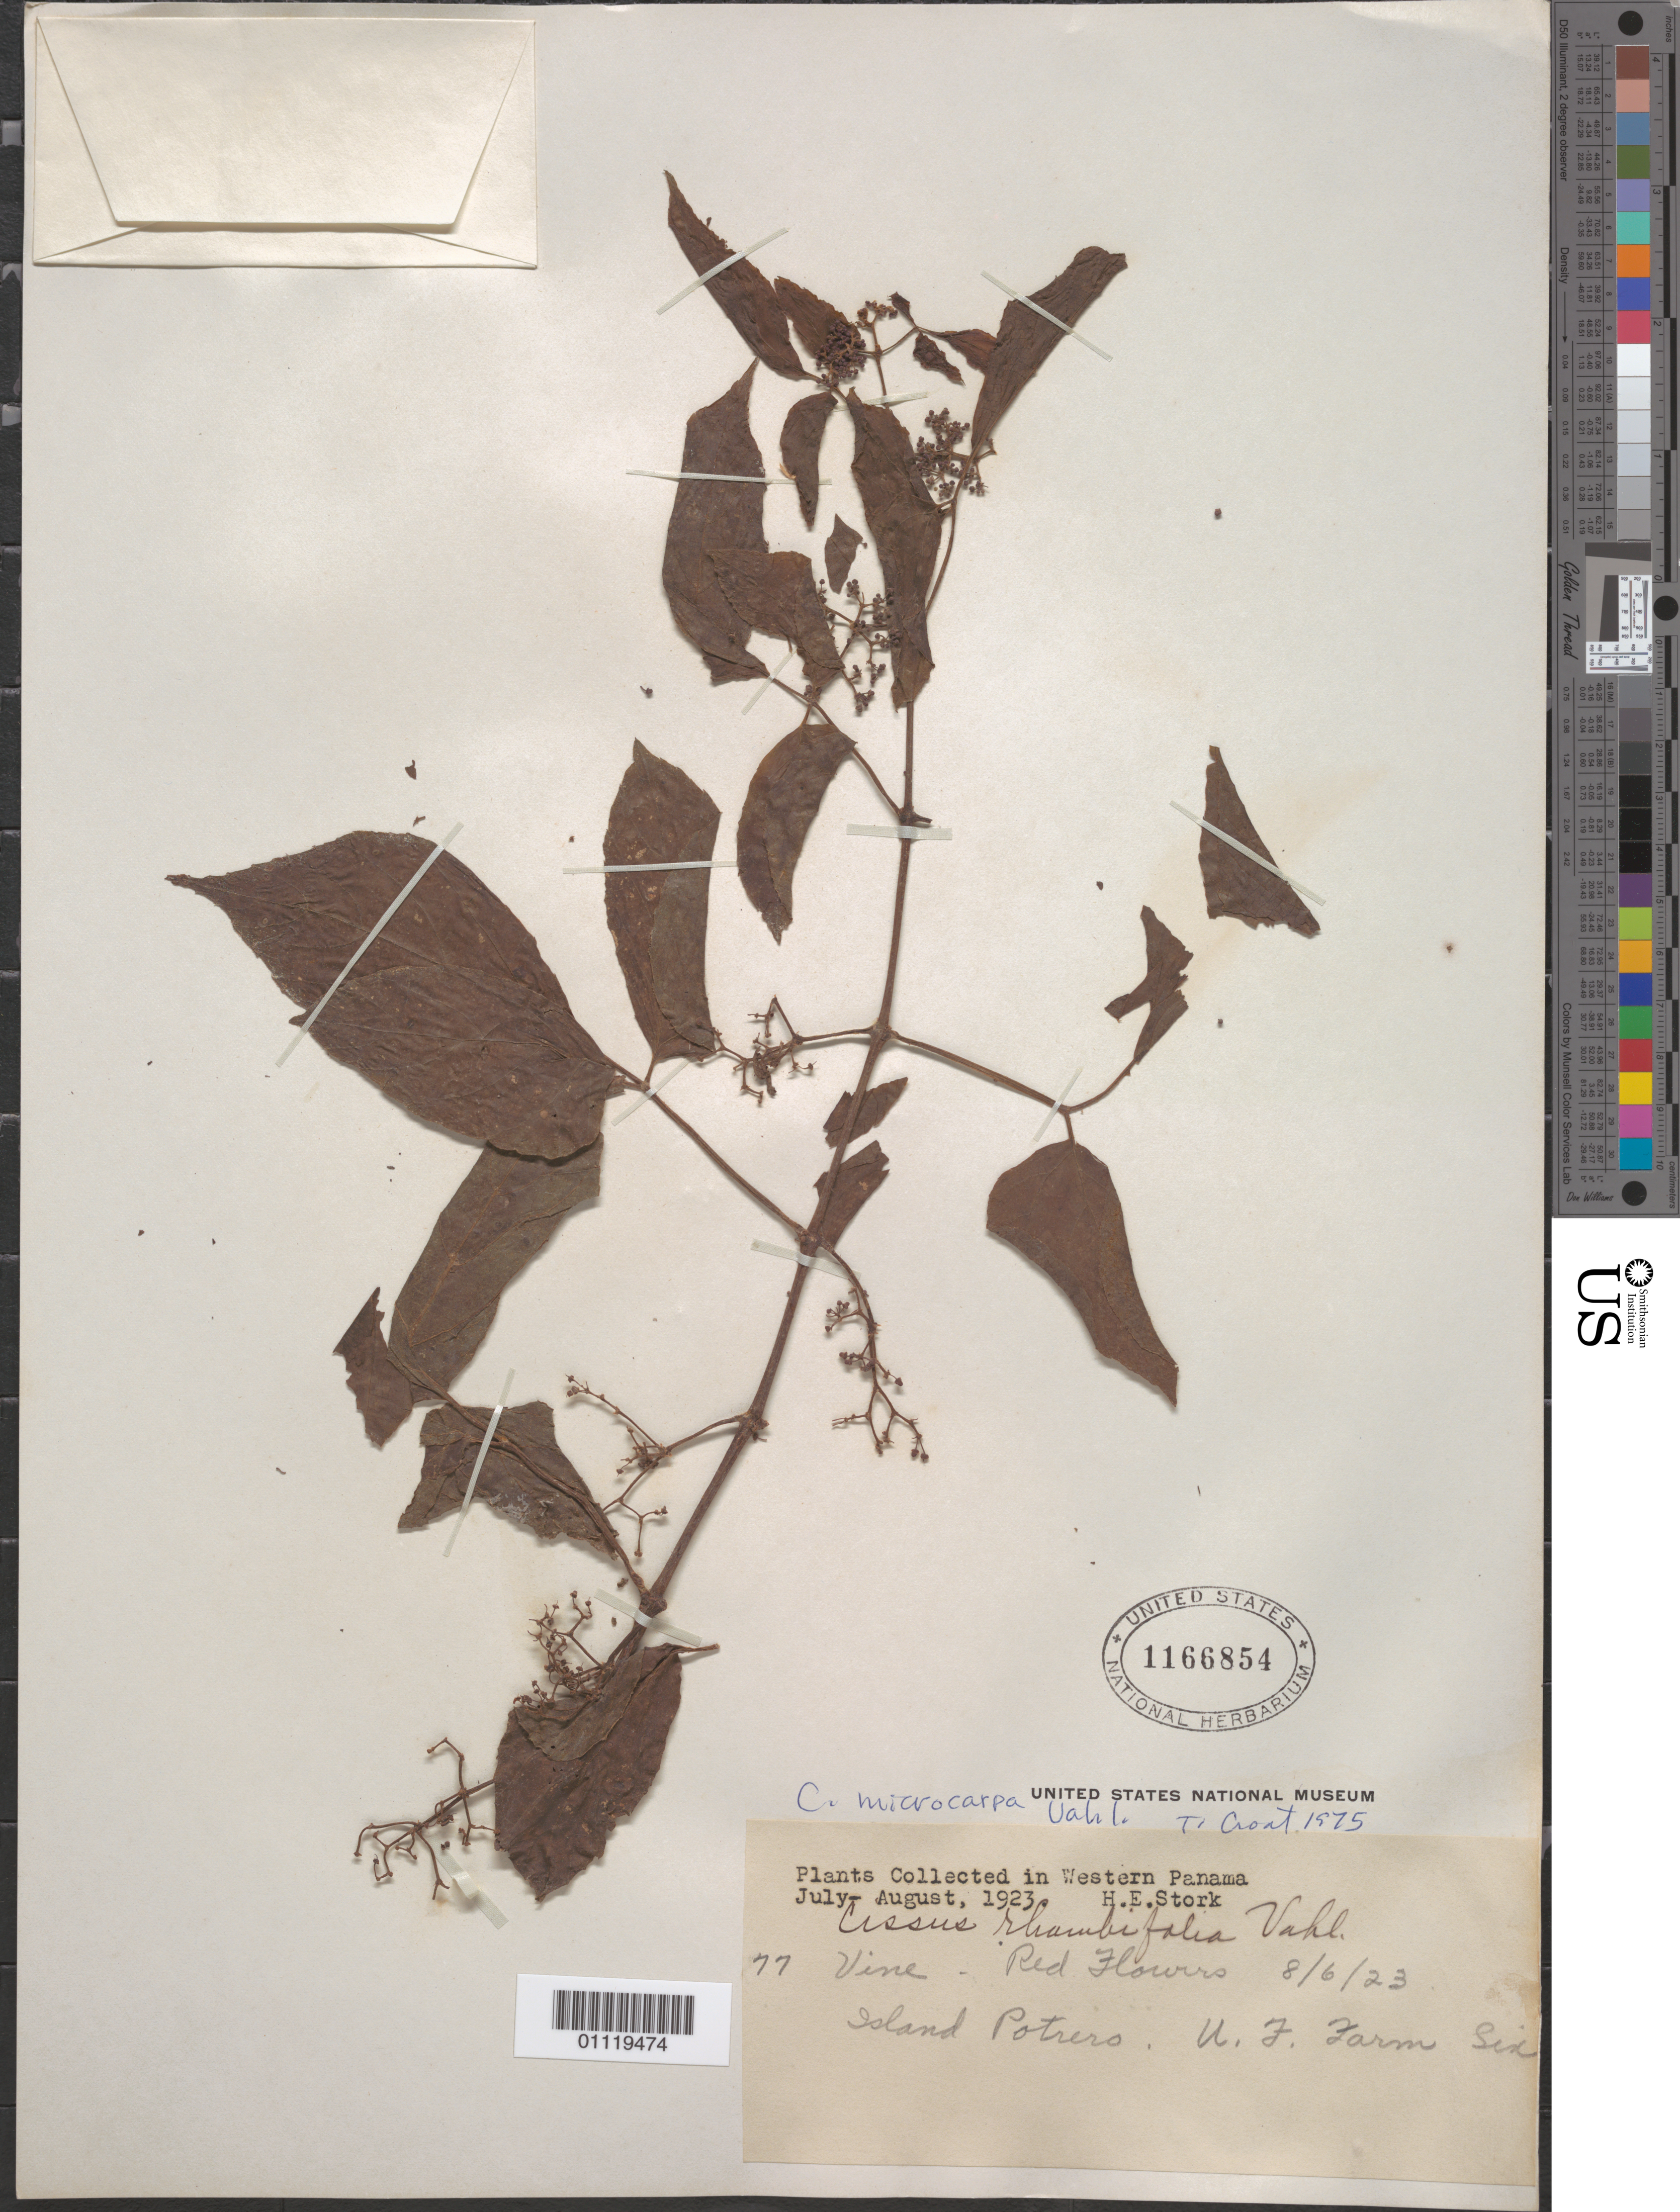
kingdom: Plantae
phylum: Tracheophyta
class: Magnoliopsida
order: Vitales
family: Vitaceae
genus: Cissus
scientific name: Cissus microcarpa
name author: Vahl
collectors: H. E. Stork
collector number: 77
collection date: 1923-08-06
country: Panama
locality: Island Potrers.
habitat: Vine.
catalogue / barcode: US 1166854